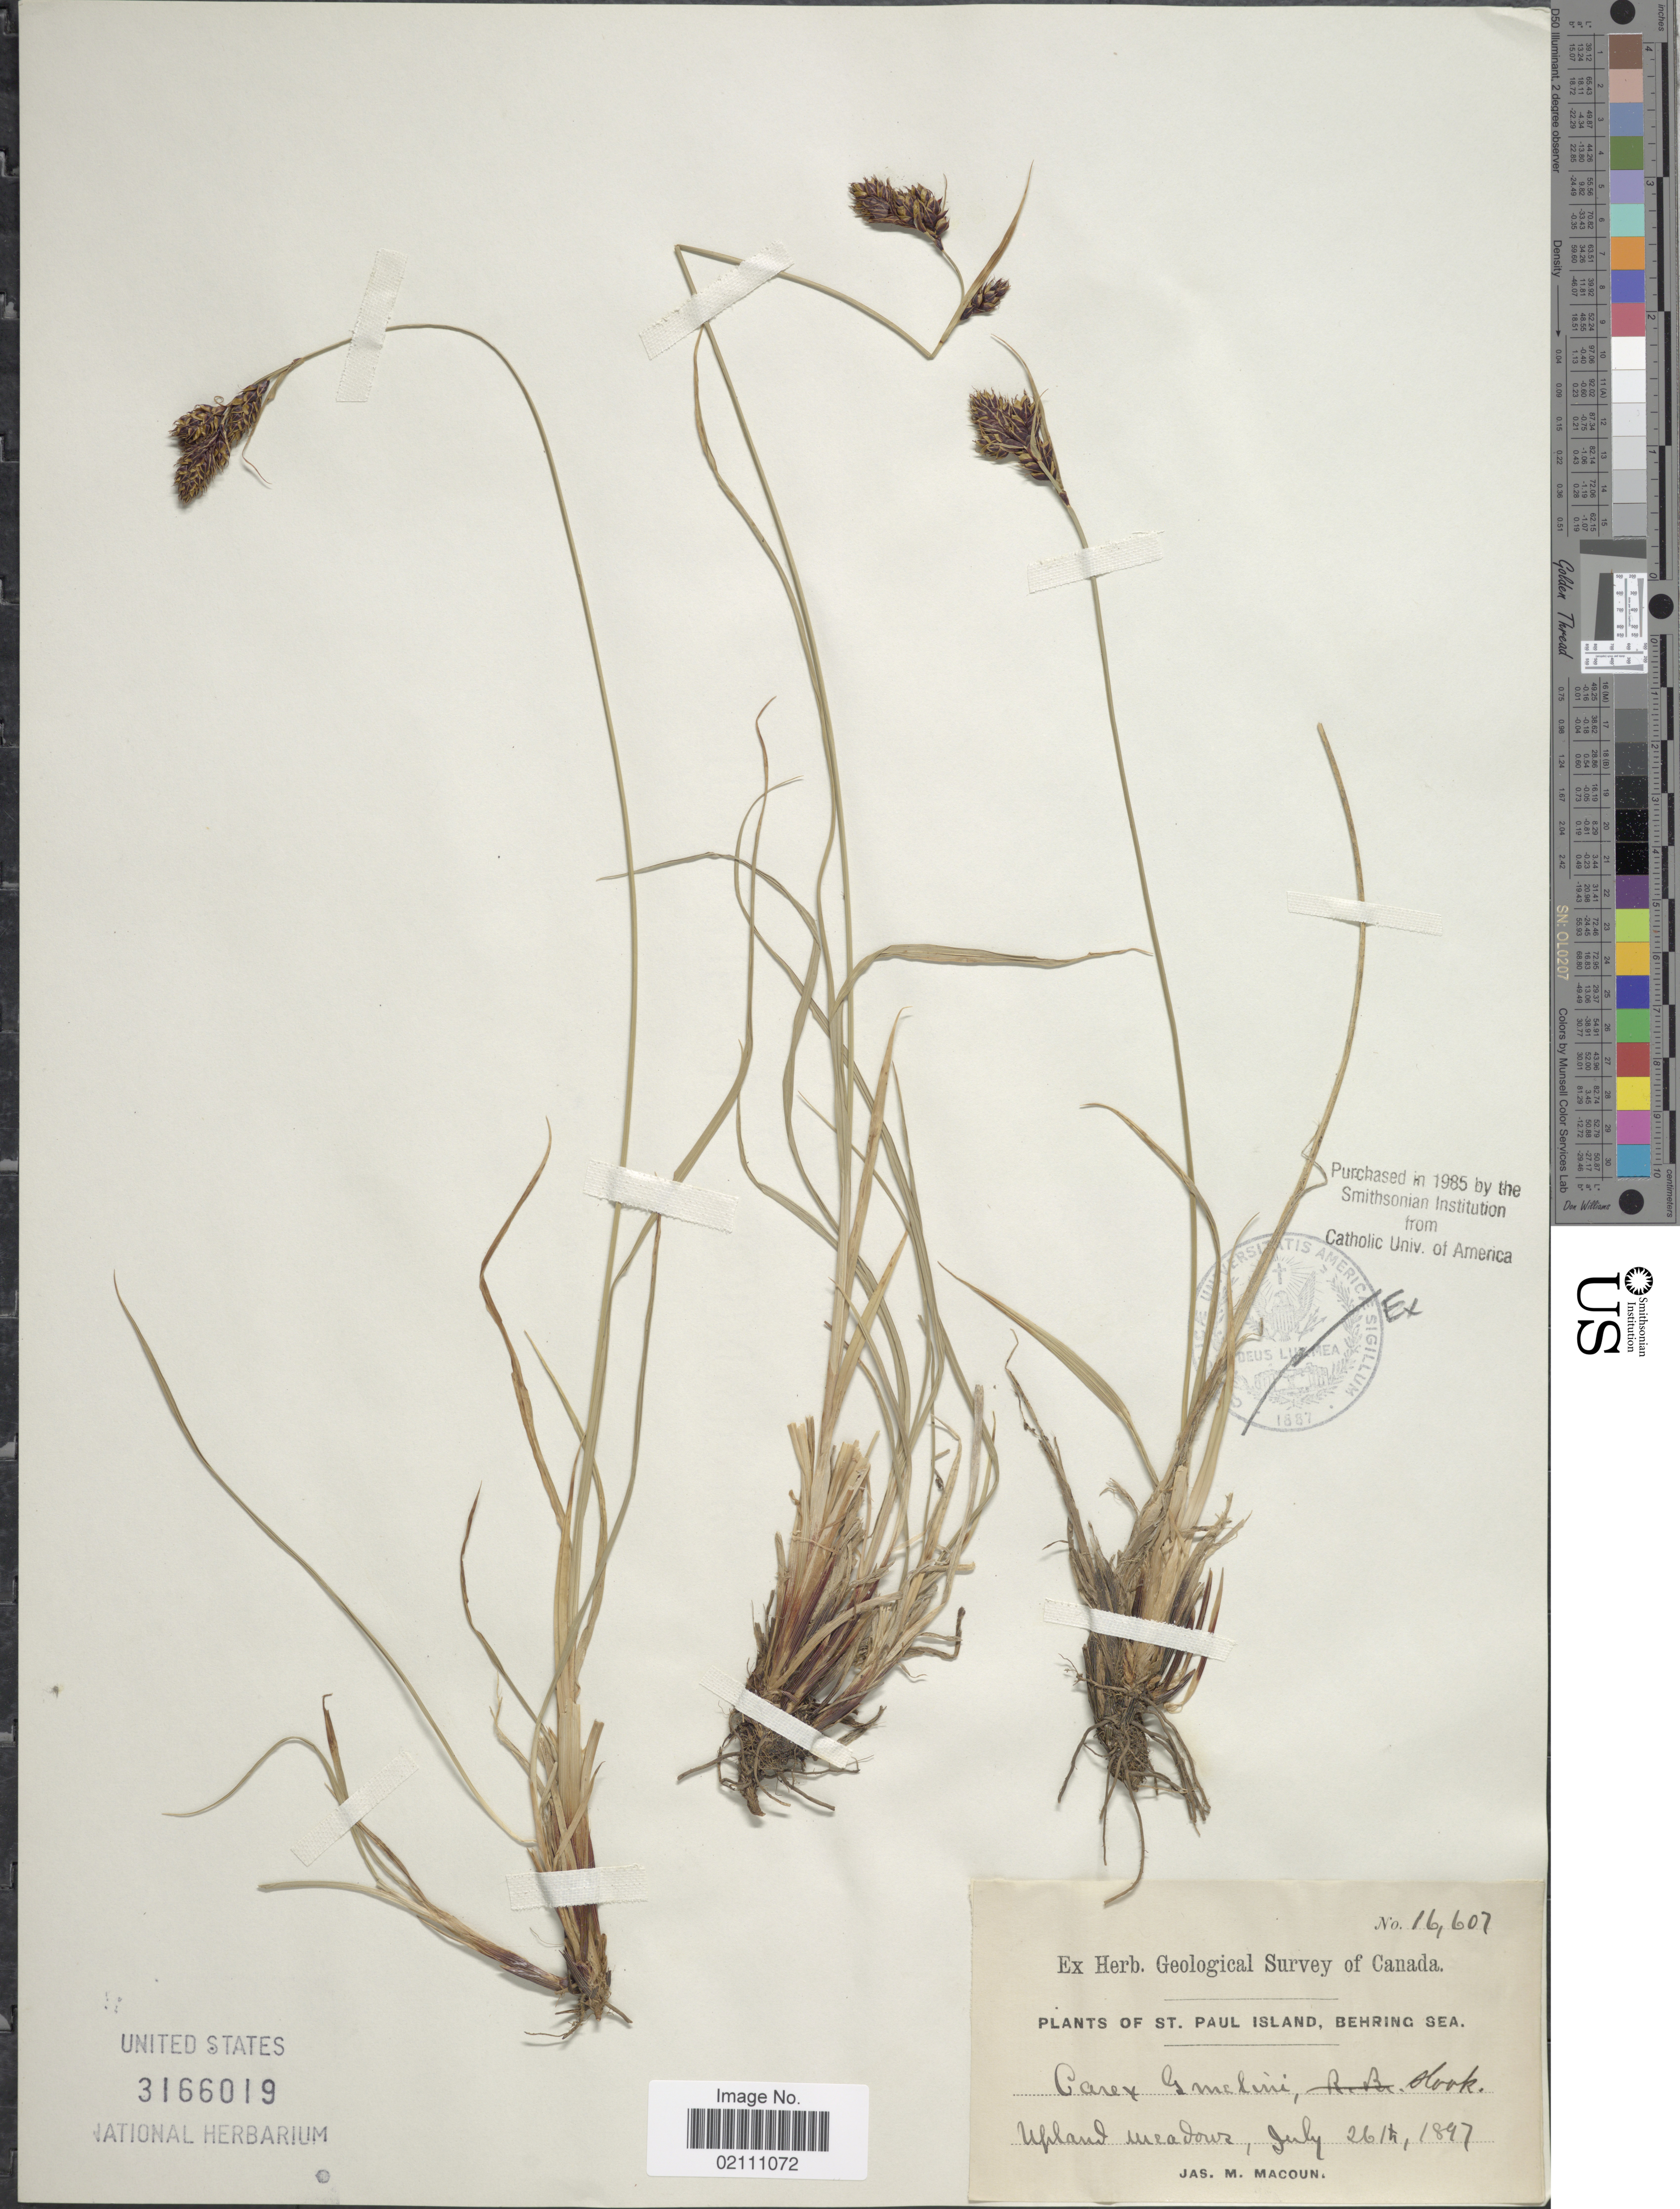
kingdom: Plantae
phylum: Tracheophyta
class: Liliopsida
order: Poales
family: Cyperaceae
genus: Carex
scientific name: Carex gmelinii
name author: Hook. & Arn.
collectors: J. M. Macoun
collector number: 16607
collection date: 1897-07-26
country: United States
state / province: Alaska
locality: St. Paul Island, Behring Sea, Upland meadow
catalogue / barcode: US 3166019